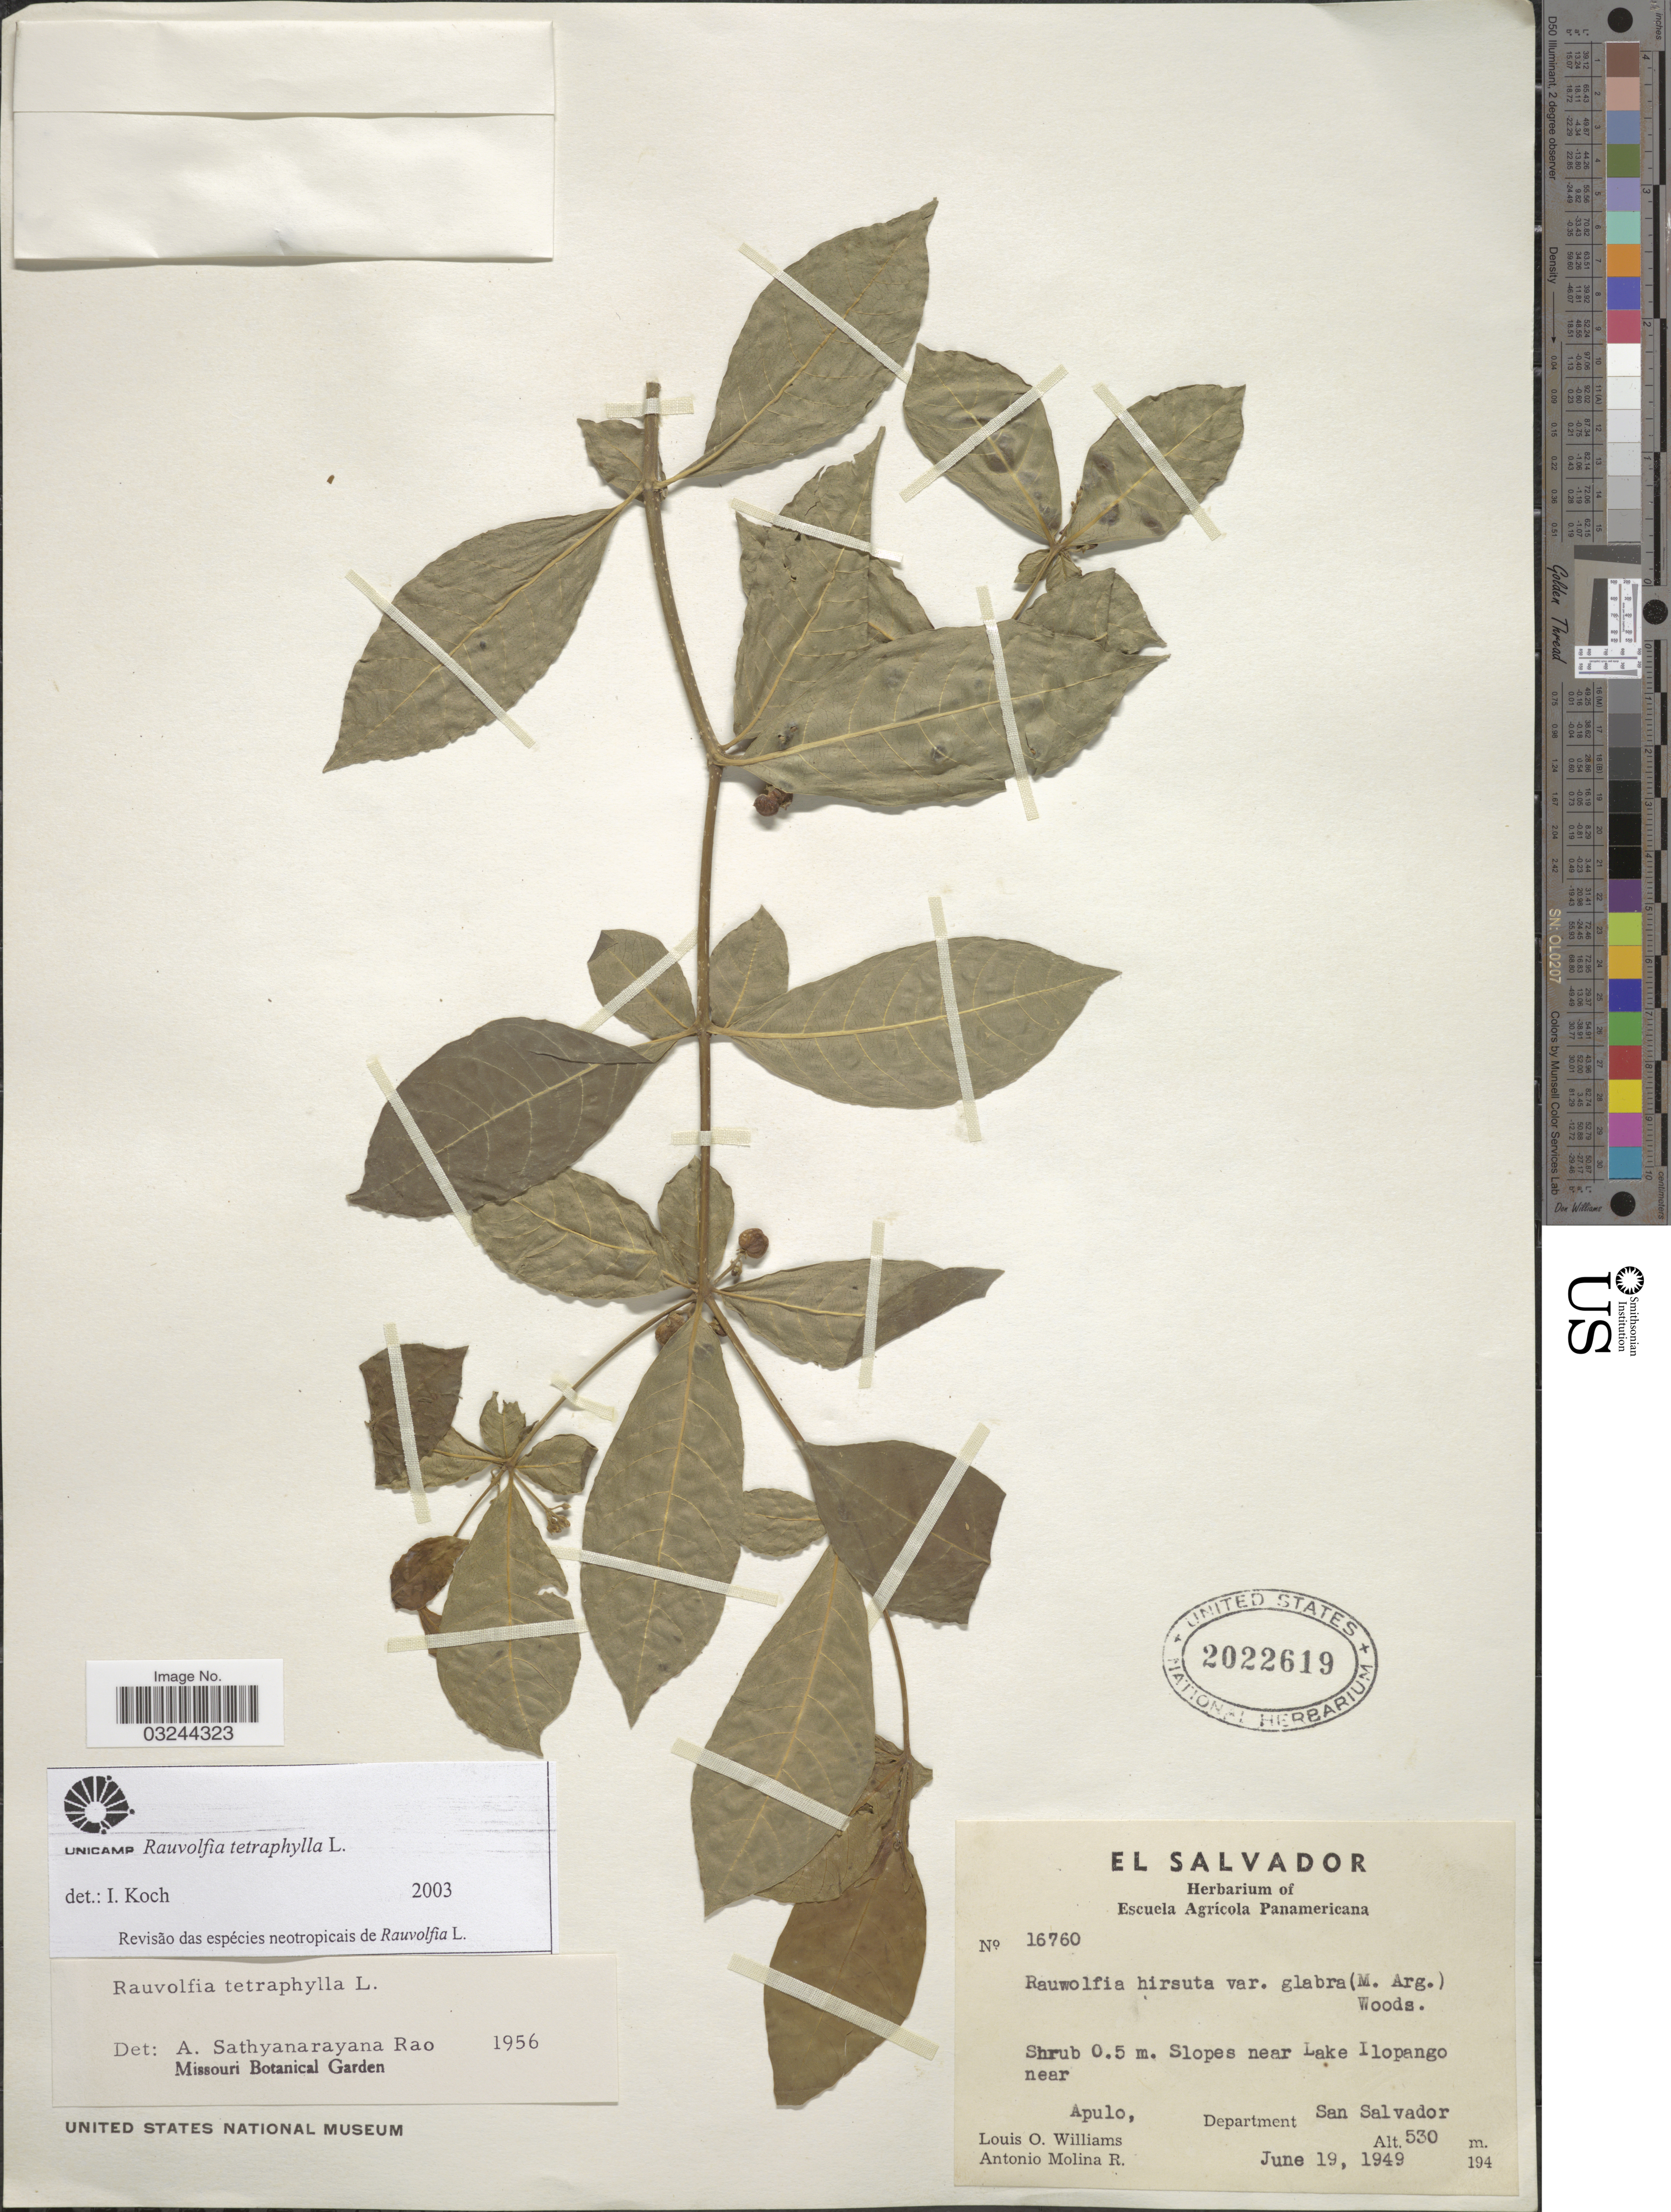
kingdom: Plantae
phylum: Tracheophyta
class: Magnoliopsida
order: Gentianales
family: Apocynaceae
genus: Rauvolfia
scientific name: Rauvolfia tetraphylla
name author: L.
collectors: L. O. Williams & A. Molina R.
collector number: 16760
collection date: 1949-06-19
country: El Salvador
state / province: San Salvador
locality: Slopes near Lake Ilopango near Apulo, Department San Salvador.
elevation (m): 530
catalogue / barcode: US 2022619